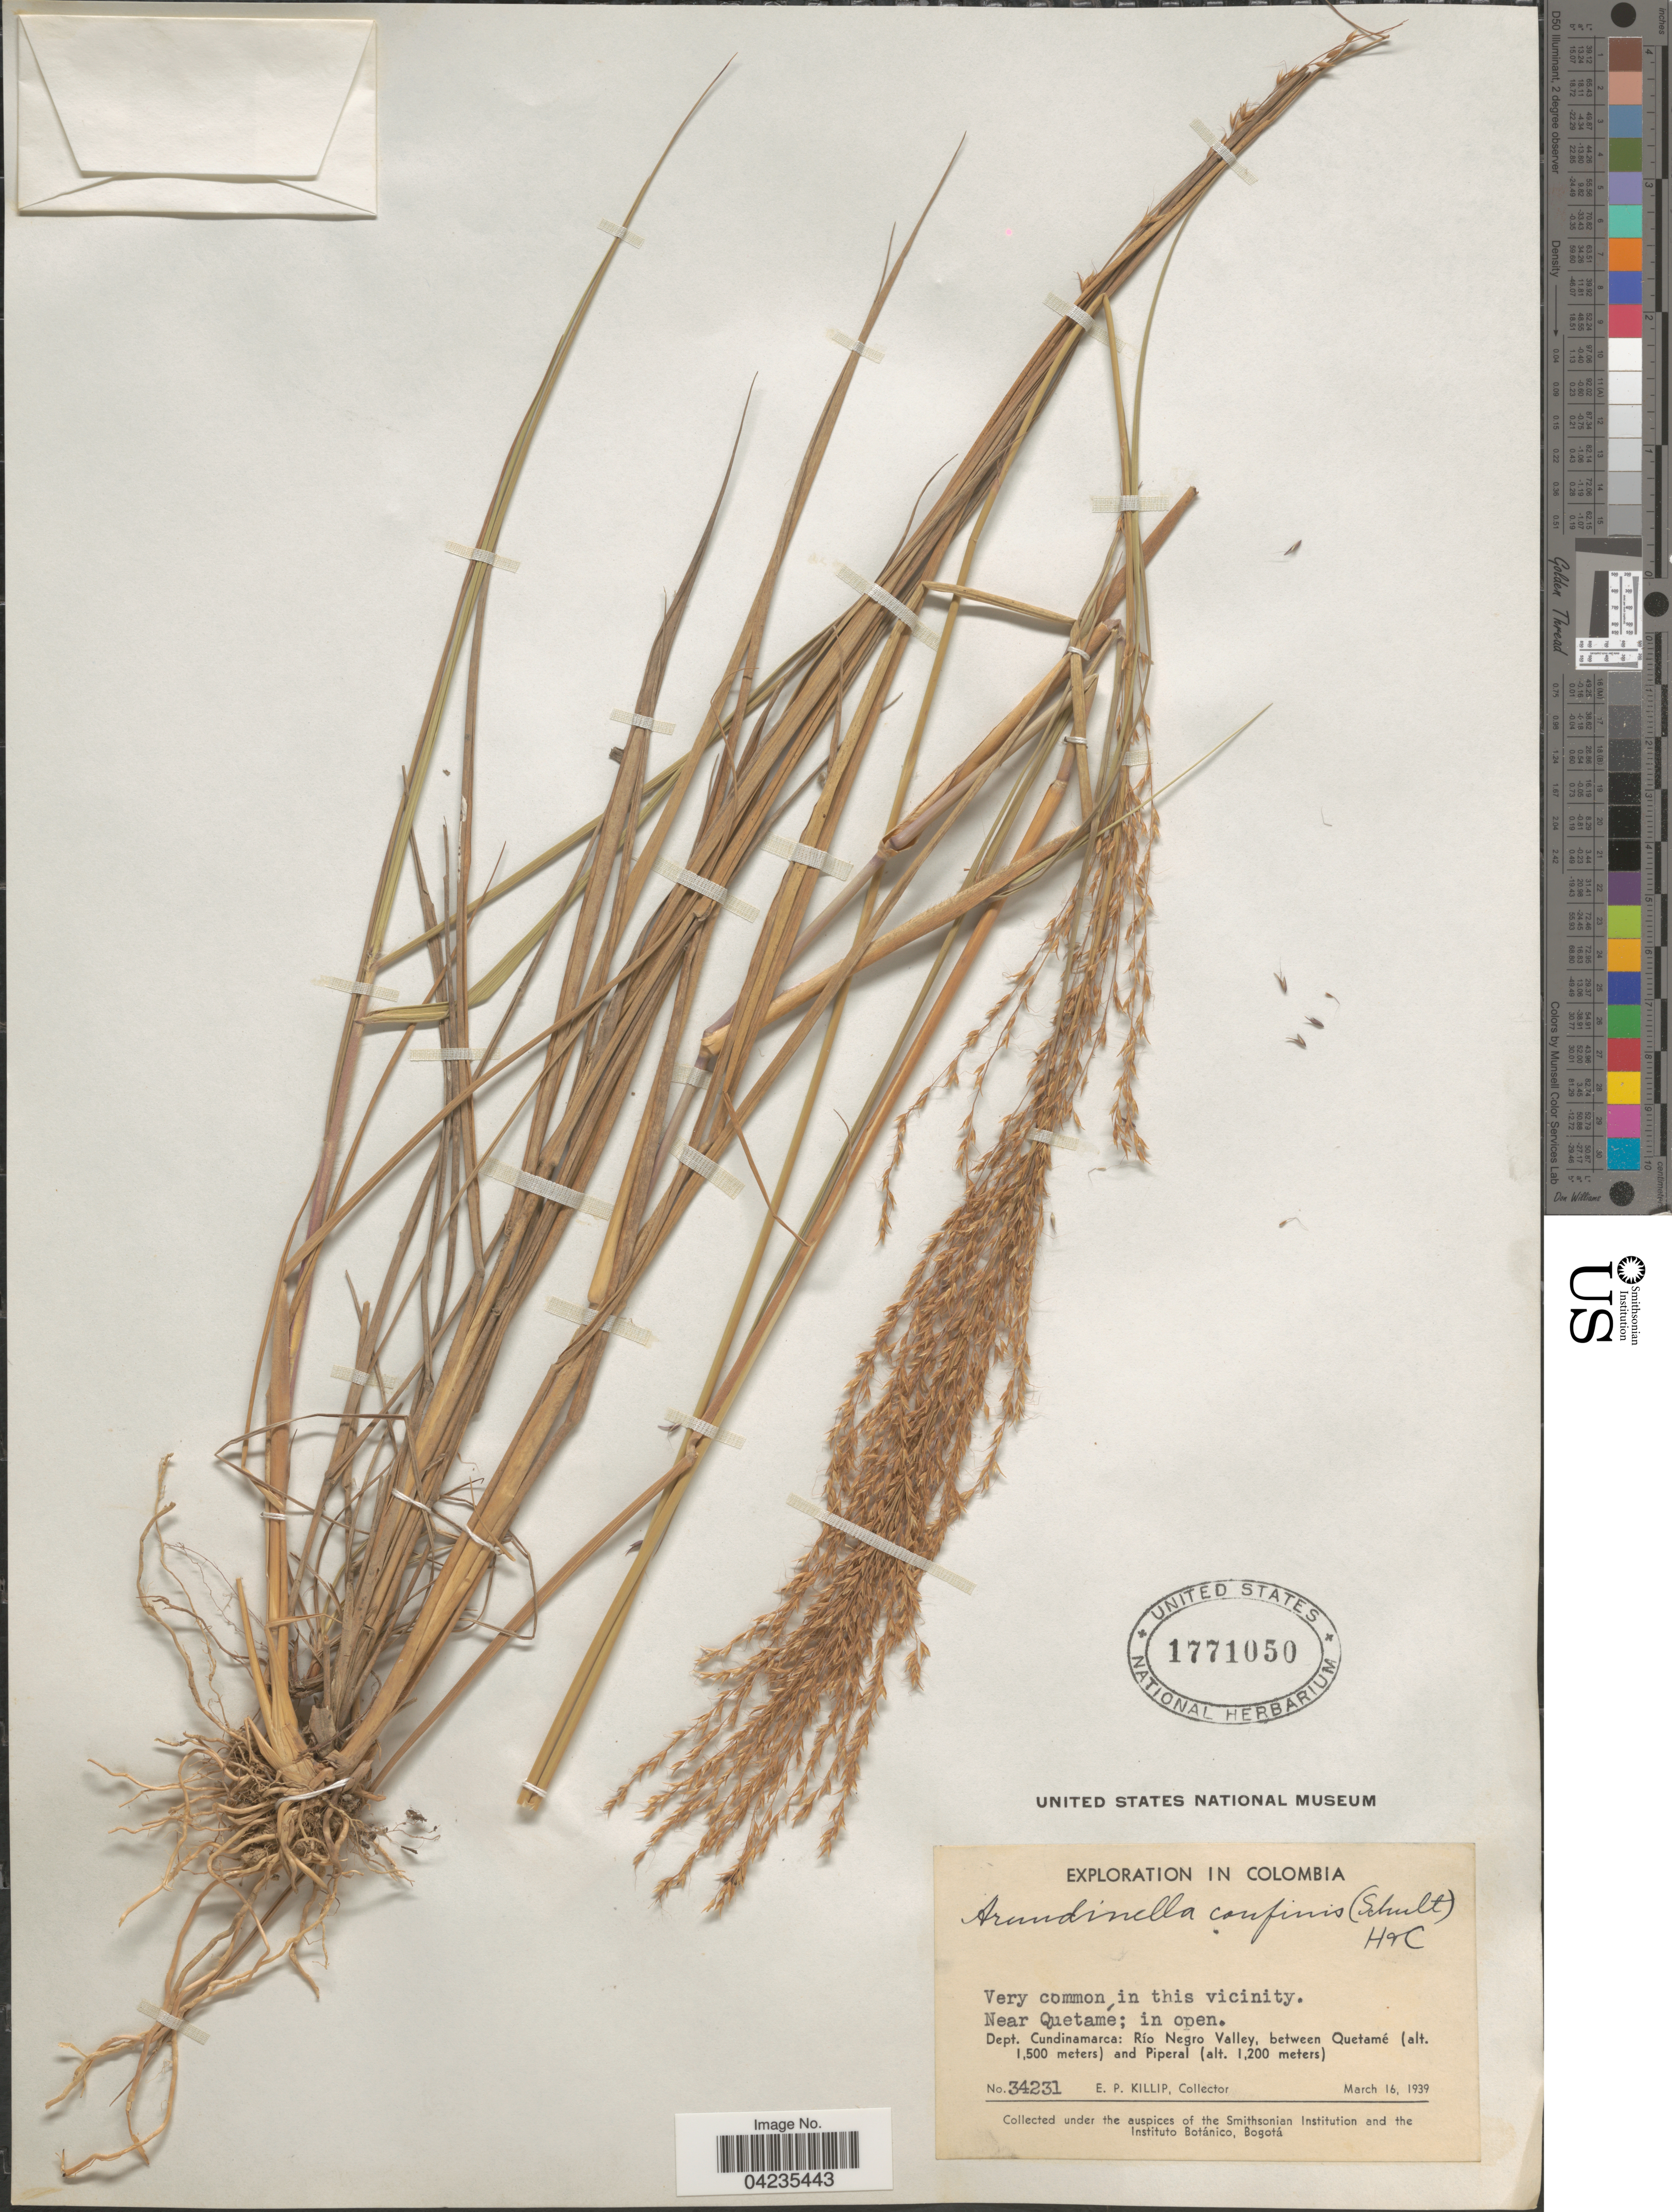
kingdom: Plantae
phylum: Tracheophyta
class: Liliopsida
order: Poales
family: Poaceae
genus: Arundinella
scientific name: Arundinella hispida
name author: (Humb. & Bonpl. ex Willd.) Kuntze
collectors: E. P. Killip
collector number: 34231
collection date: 1939-03-16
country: Colombia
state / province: Cundinamarca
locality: Exploration in Colombia. Near Quetamé. Dept. Cundinamarca: Río Negro Valley, between Quetamé and Piperal.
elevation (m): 1200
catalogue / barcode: US 1771050